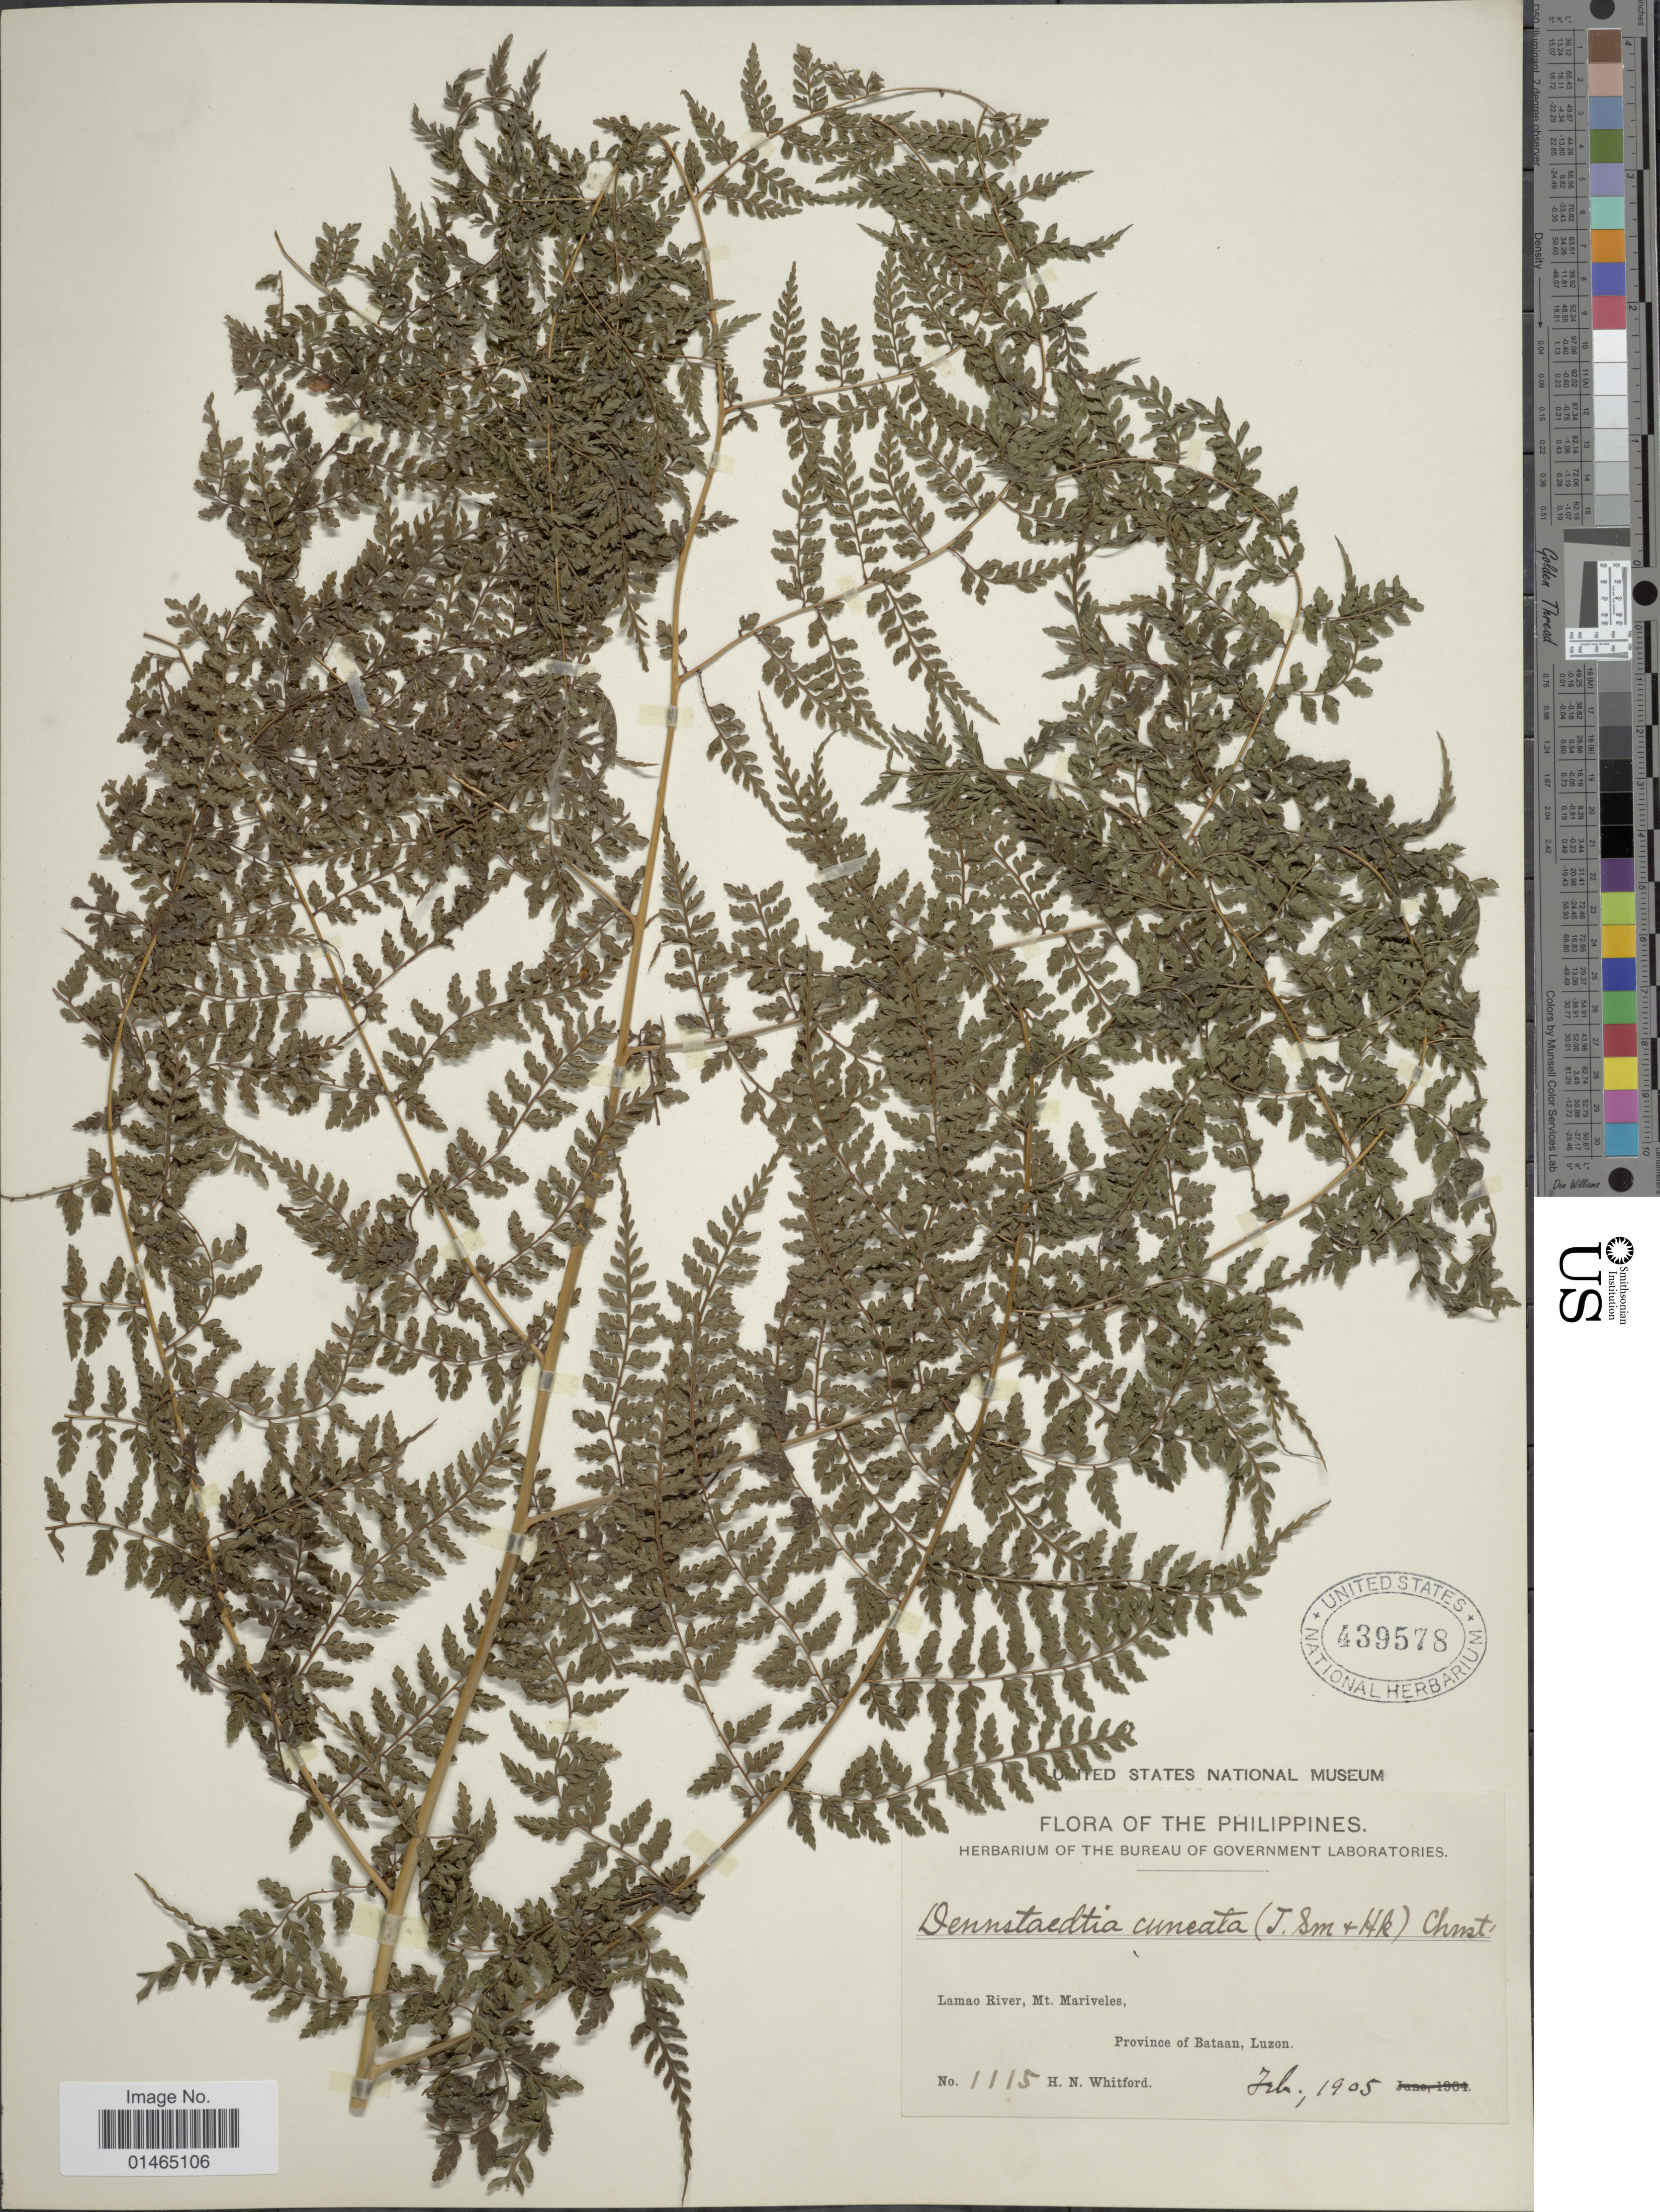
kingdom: Plantae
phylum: Tracheophyta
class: Polypodiopsida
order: Polypodiales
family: Dennstaedtiaceae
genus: Dennstaedtia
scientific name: Dennstaedtia cuneata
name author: (Hook.) T. Moore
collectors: H. N. Whitford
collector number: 1115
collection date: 1905-02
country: Philippines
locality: Lamao River, Mt. Mariveles, Province of Bataan, Luzon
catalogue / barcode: US 439578